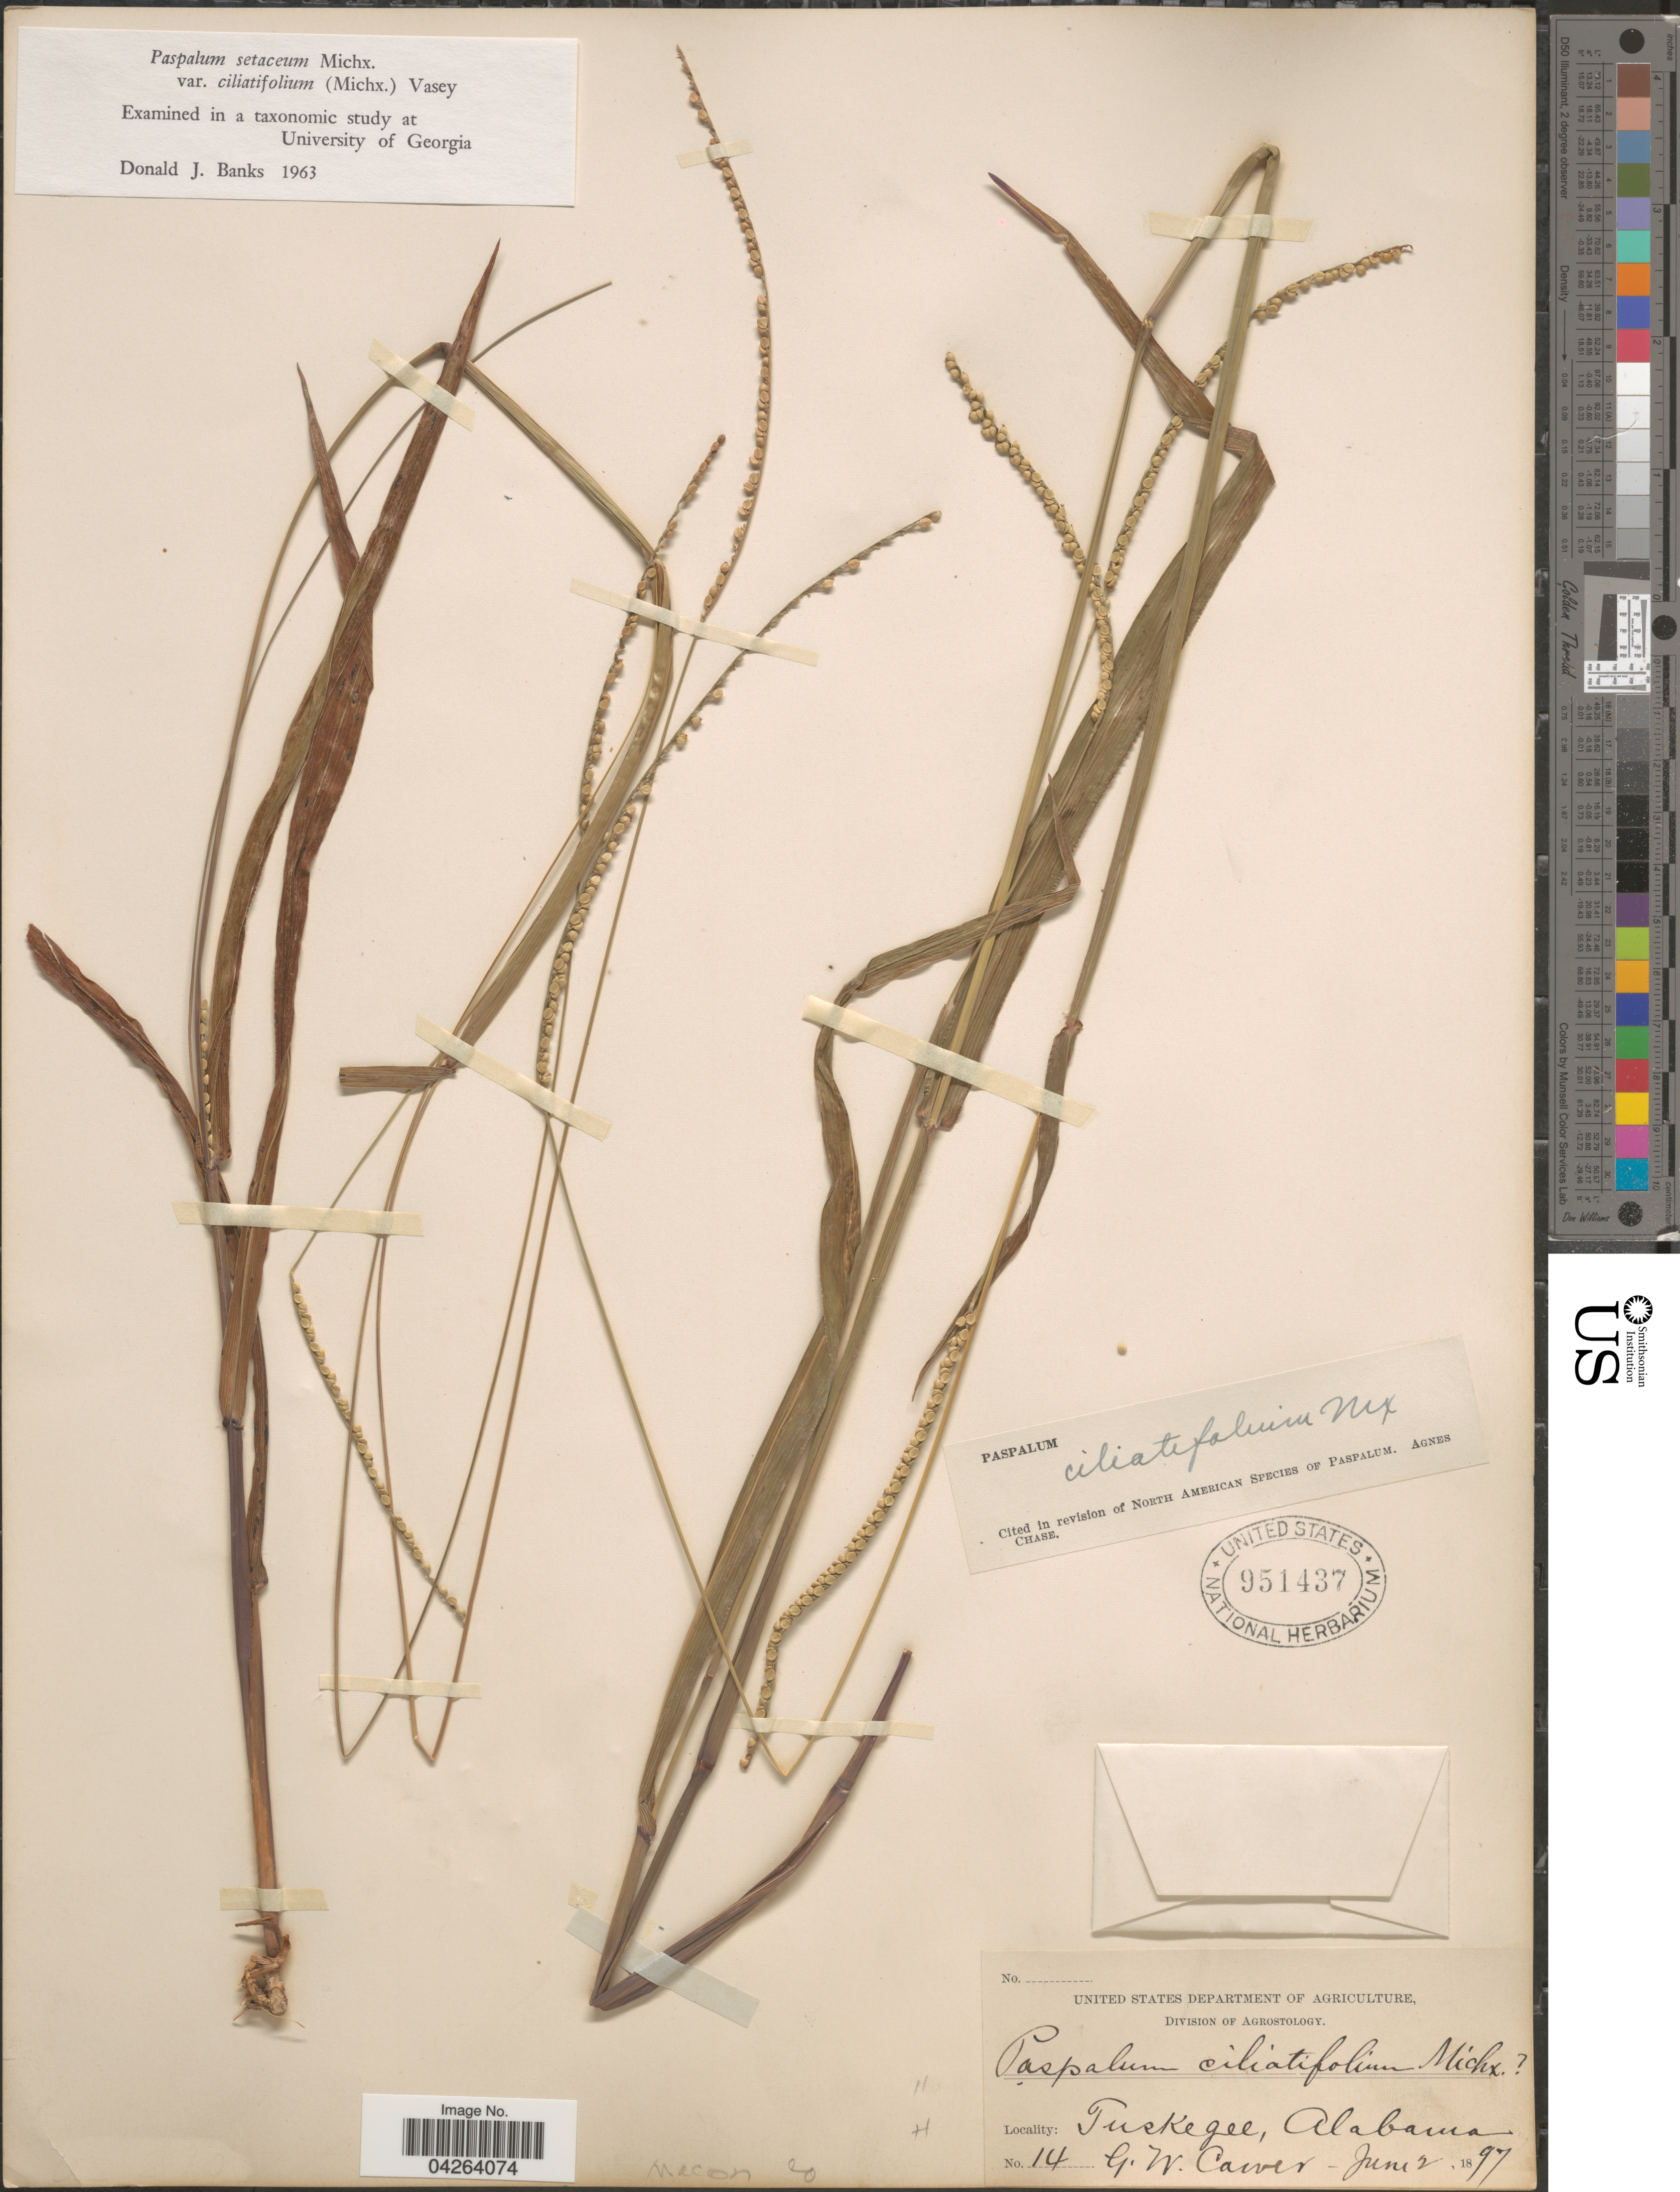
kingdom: Plantae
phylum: Tracheophyta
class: Liliopsida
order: Poales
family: Poaceae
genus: Paspalum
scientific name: Paspalum setaceum var. ciliatifolium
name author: (Michx.) Vasey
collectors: G. Carver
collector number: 14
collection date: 1897-06-02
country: United States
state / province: Alabama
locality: Tuskegee. Macon Co.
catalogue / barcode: US 951437